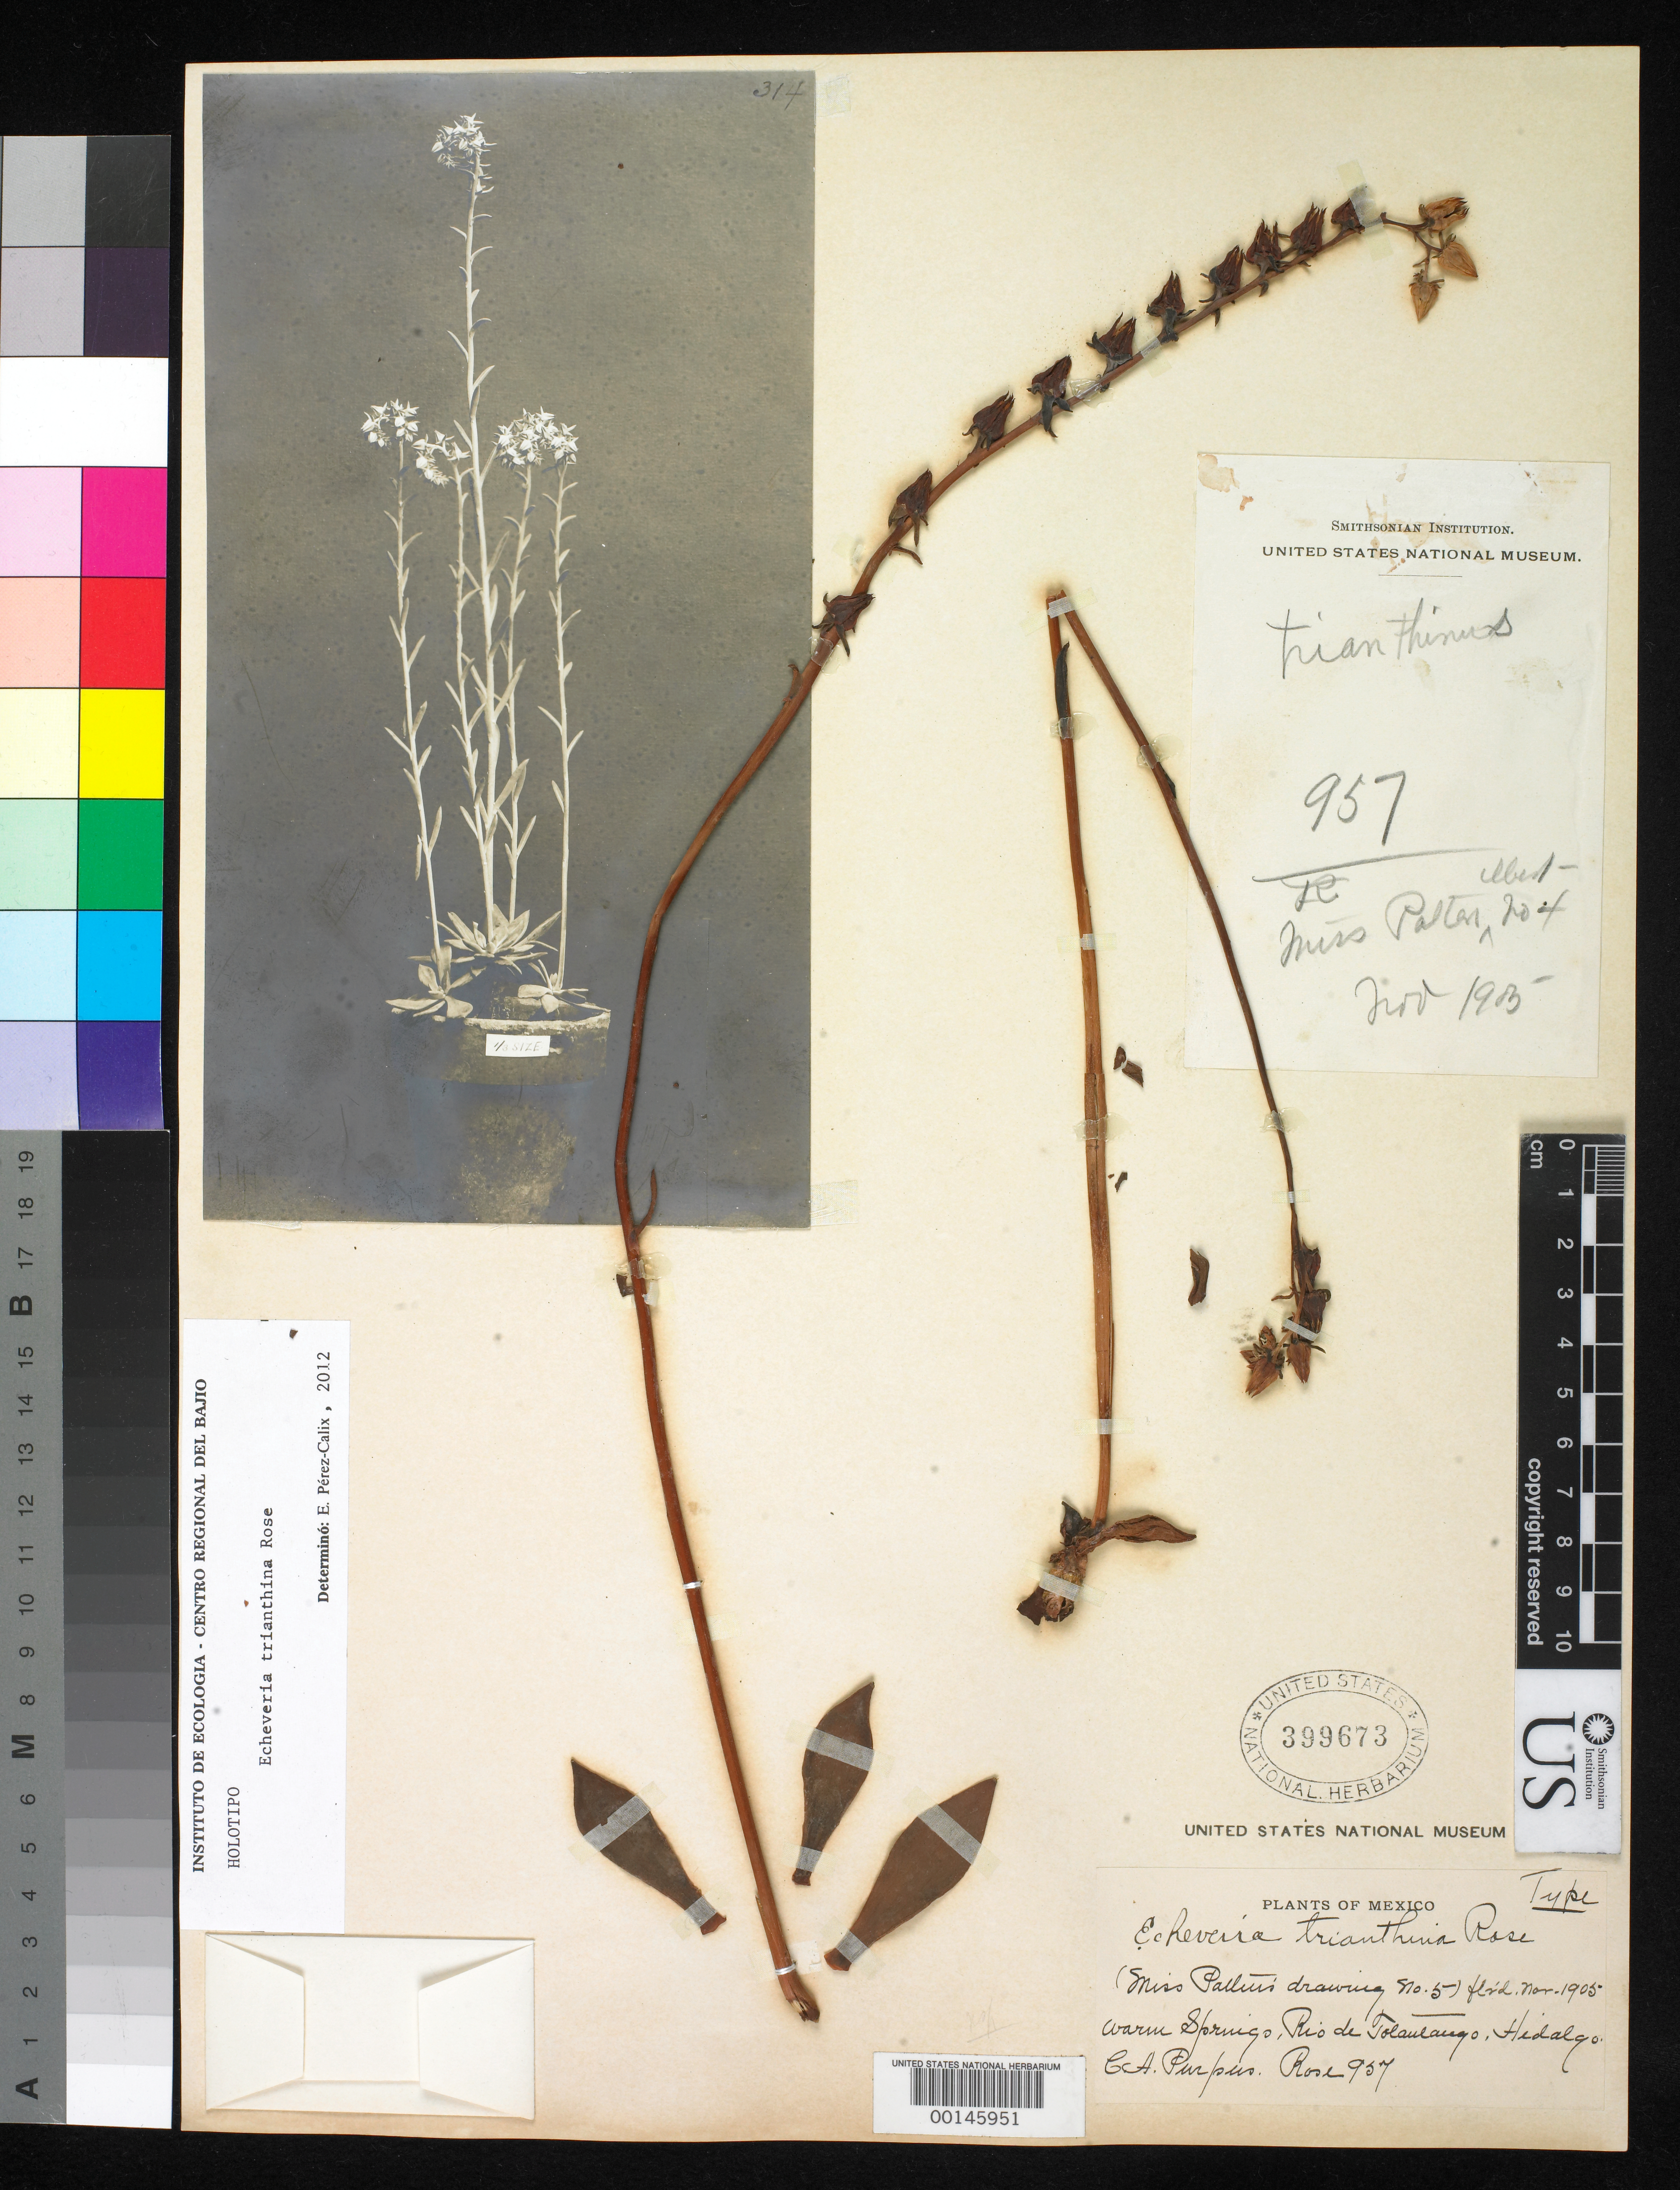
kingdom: Plantae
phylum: Tracheophyta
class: Magnoliopsida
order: Saxifragales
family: Crassulaceae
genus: Echeveria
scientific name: Echeveria trianthina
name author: Rose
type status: Holotype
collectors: C. A. Purpus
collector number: s.n. [Rose 957]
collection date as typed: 1904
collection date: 1904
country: Mexico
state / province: Hidalgo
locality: Warm Springs, Rio de Tolantango.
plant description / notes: Specimen apparently made from cultivated plant (photo attached), "described from specimens sent by Dr. C.A. Purpus from the Rio de Tolantango, Hidalgo, in 1904, which flowered in Washington November, 1905."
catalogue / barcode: US 399673